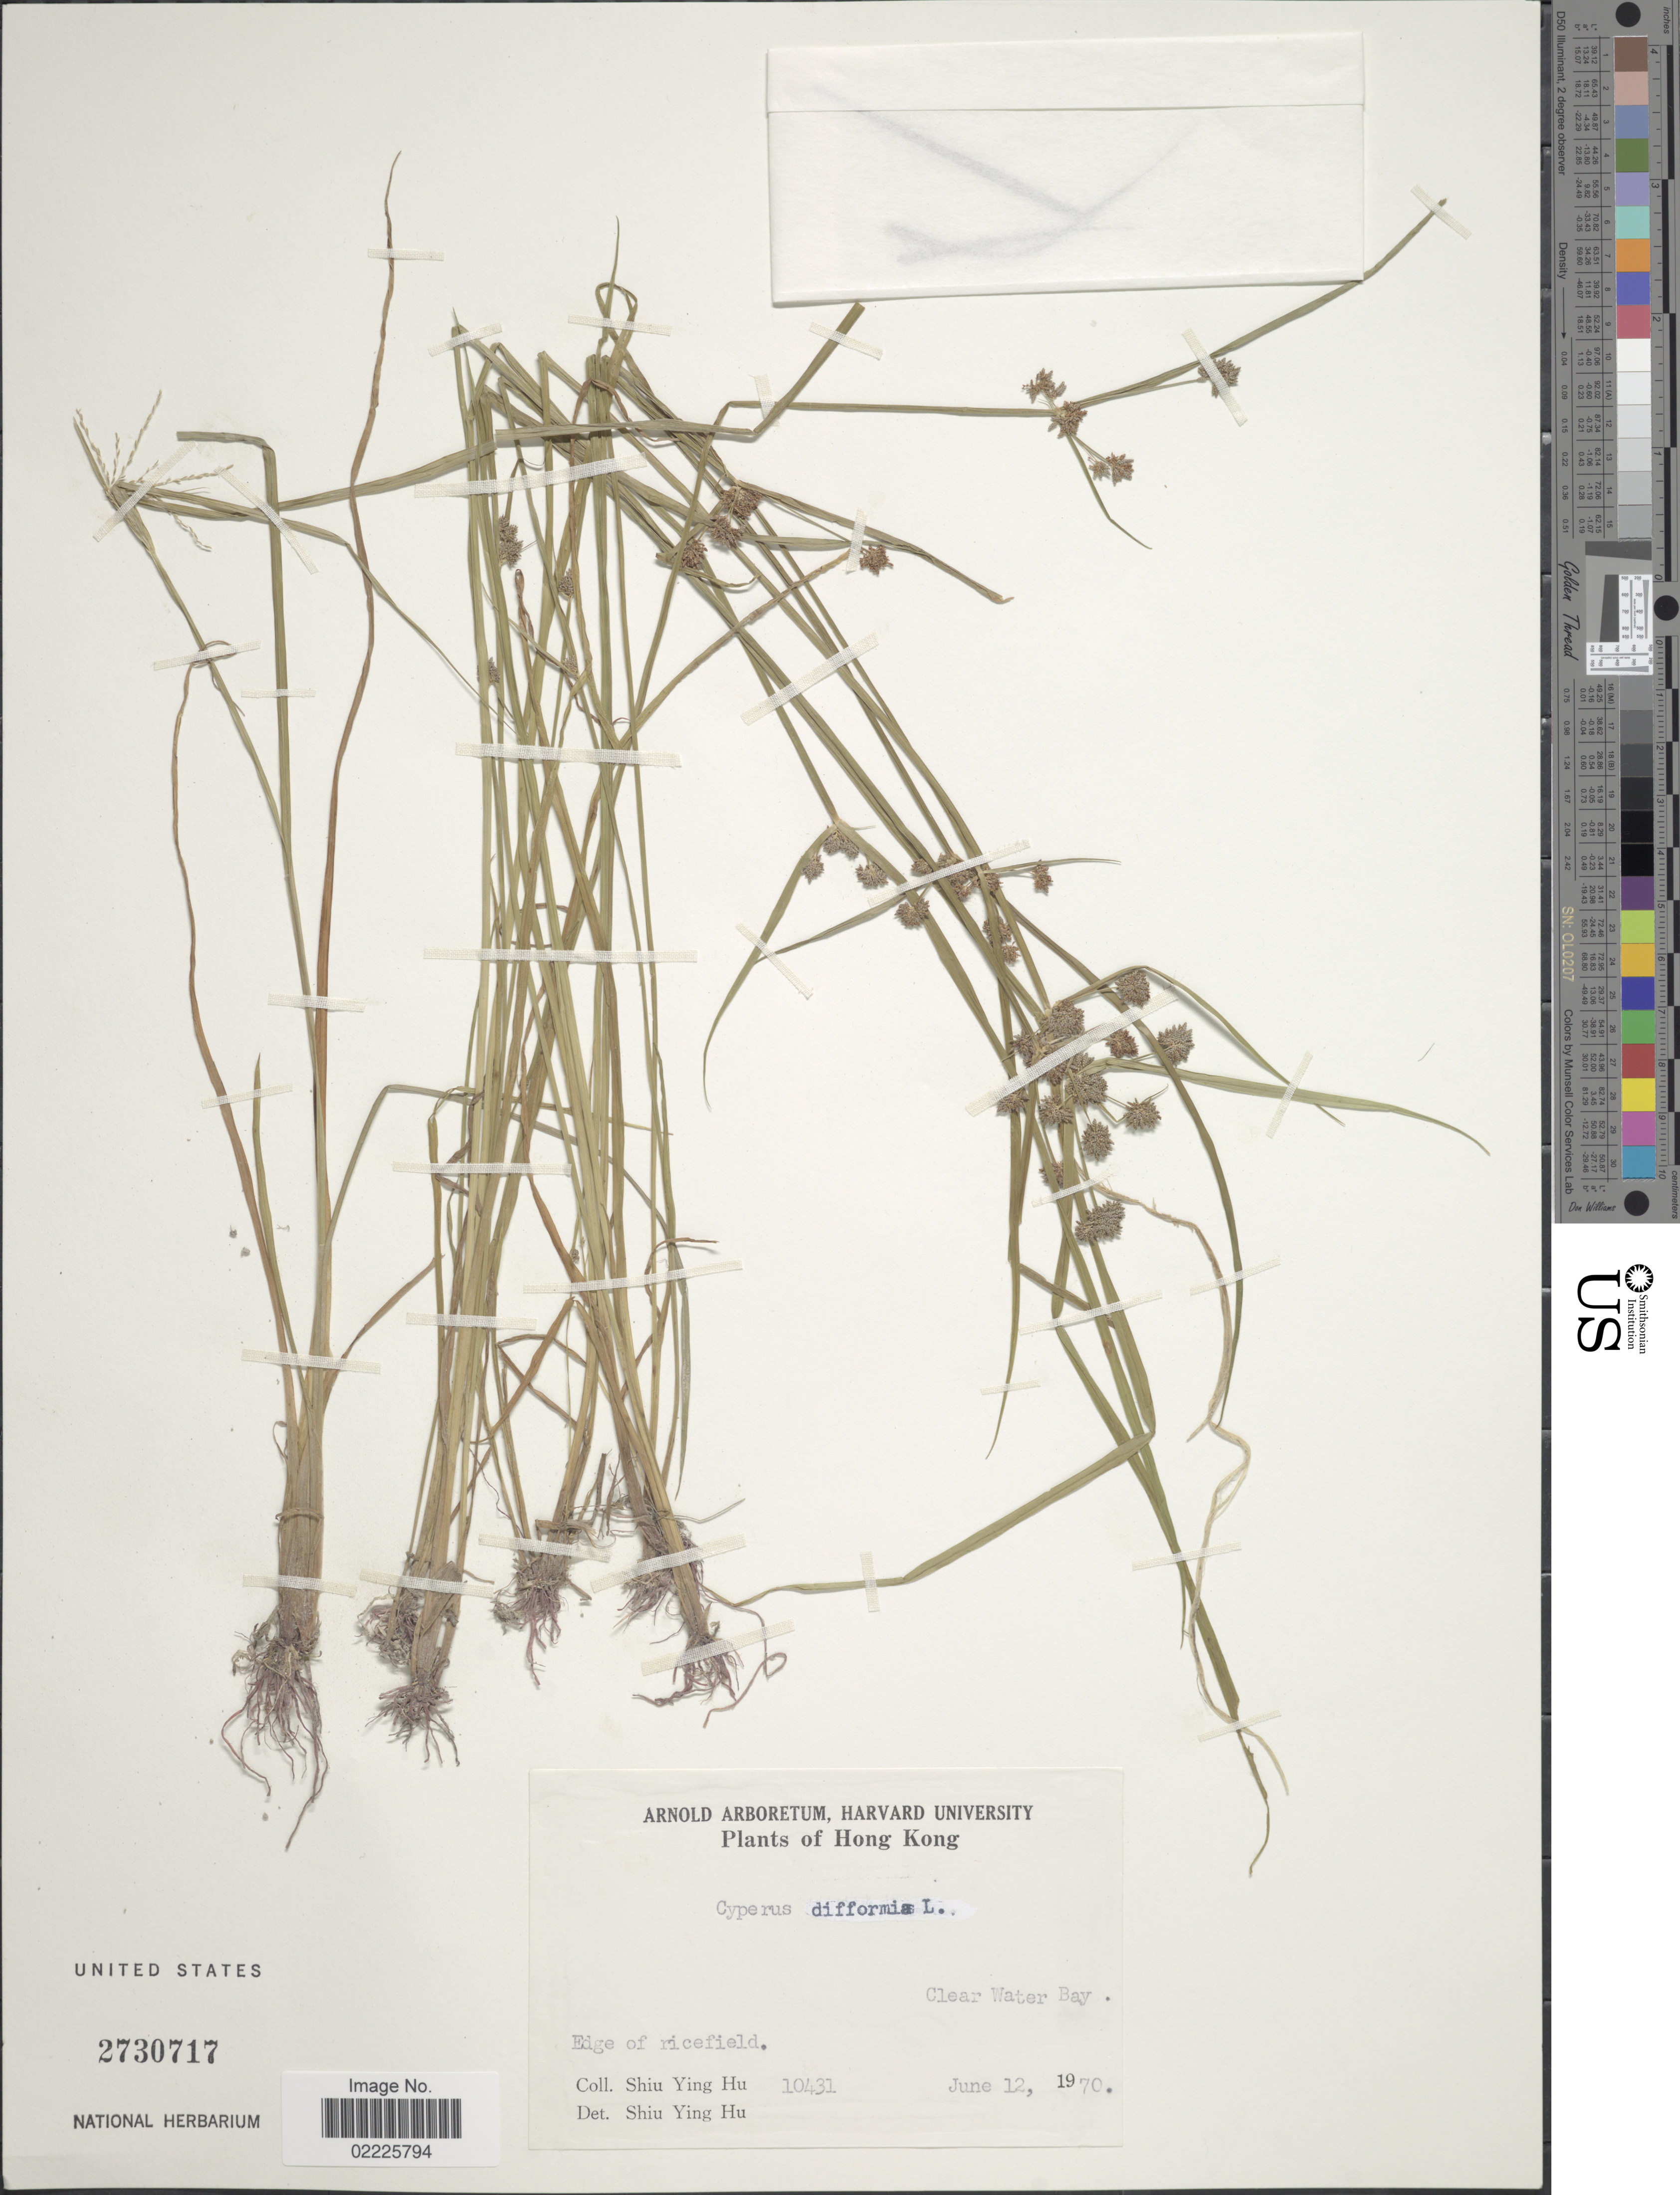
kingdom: Plantae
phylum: Tracheophyta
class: Liliopsida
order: Poales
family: Cyperaceae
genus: Cyperus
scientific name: Cyperus difformis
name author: L.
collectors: S. Y. Hu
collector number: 10431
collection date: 1970-06-12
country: China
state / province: Hong Kong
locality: Clear Water Bay, Edge of Ricefield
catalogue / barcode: US 2730717